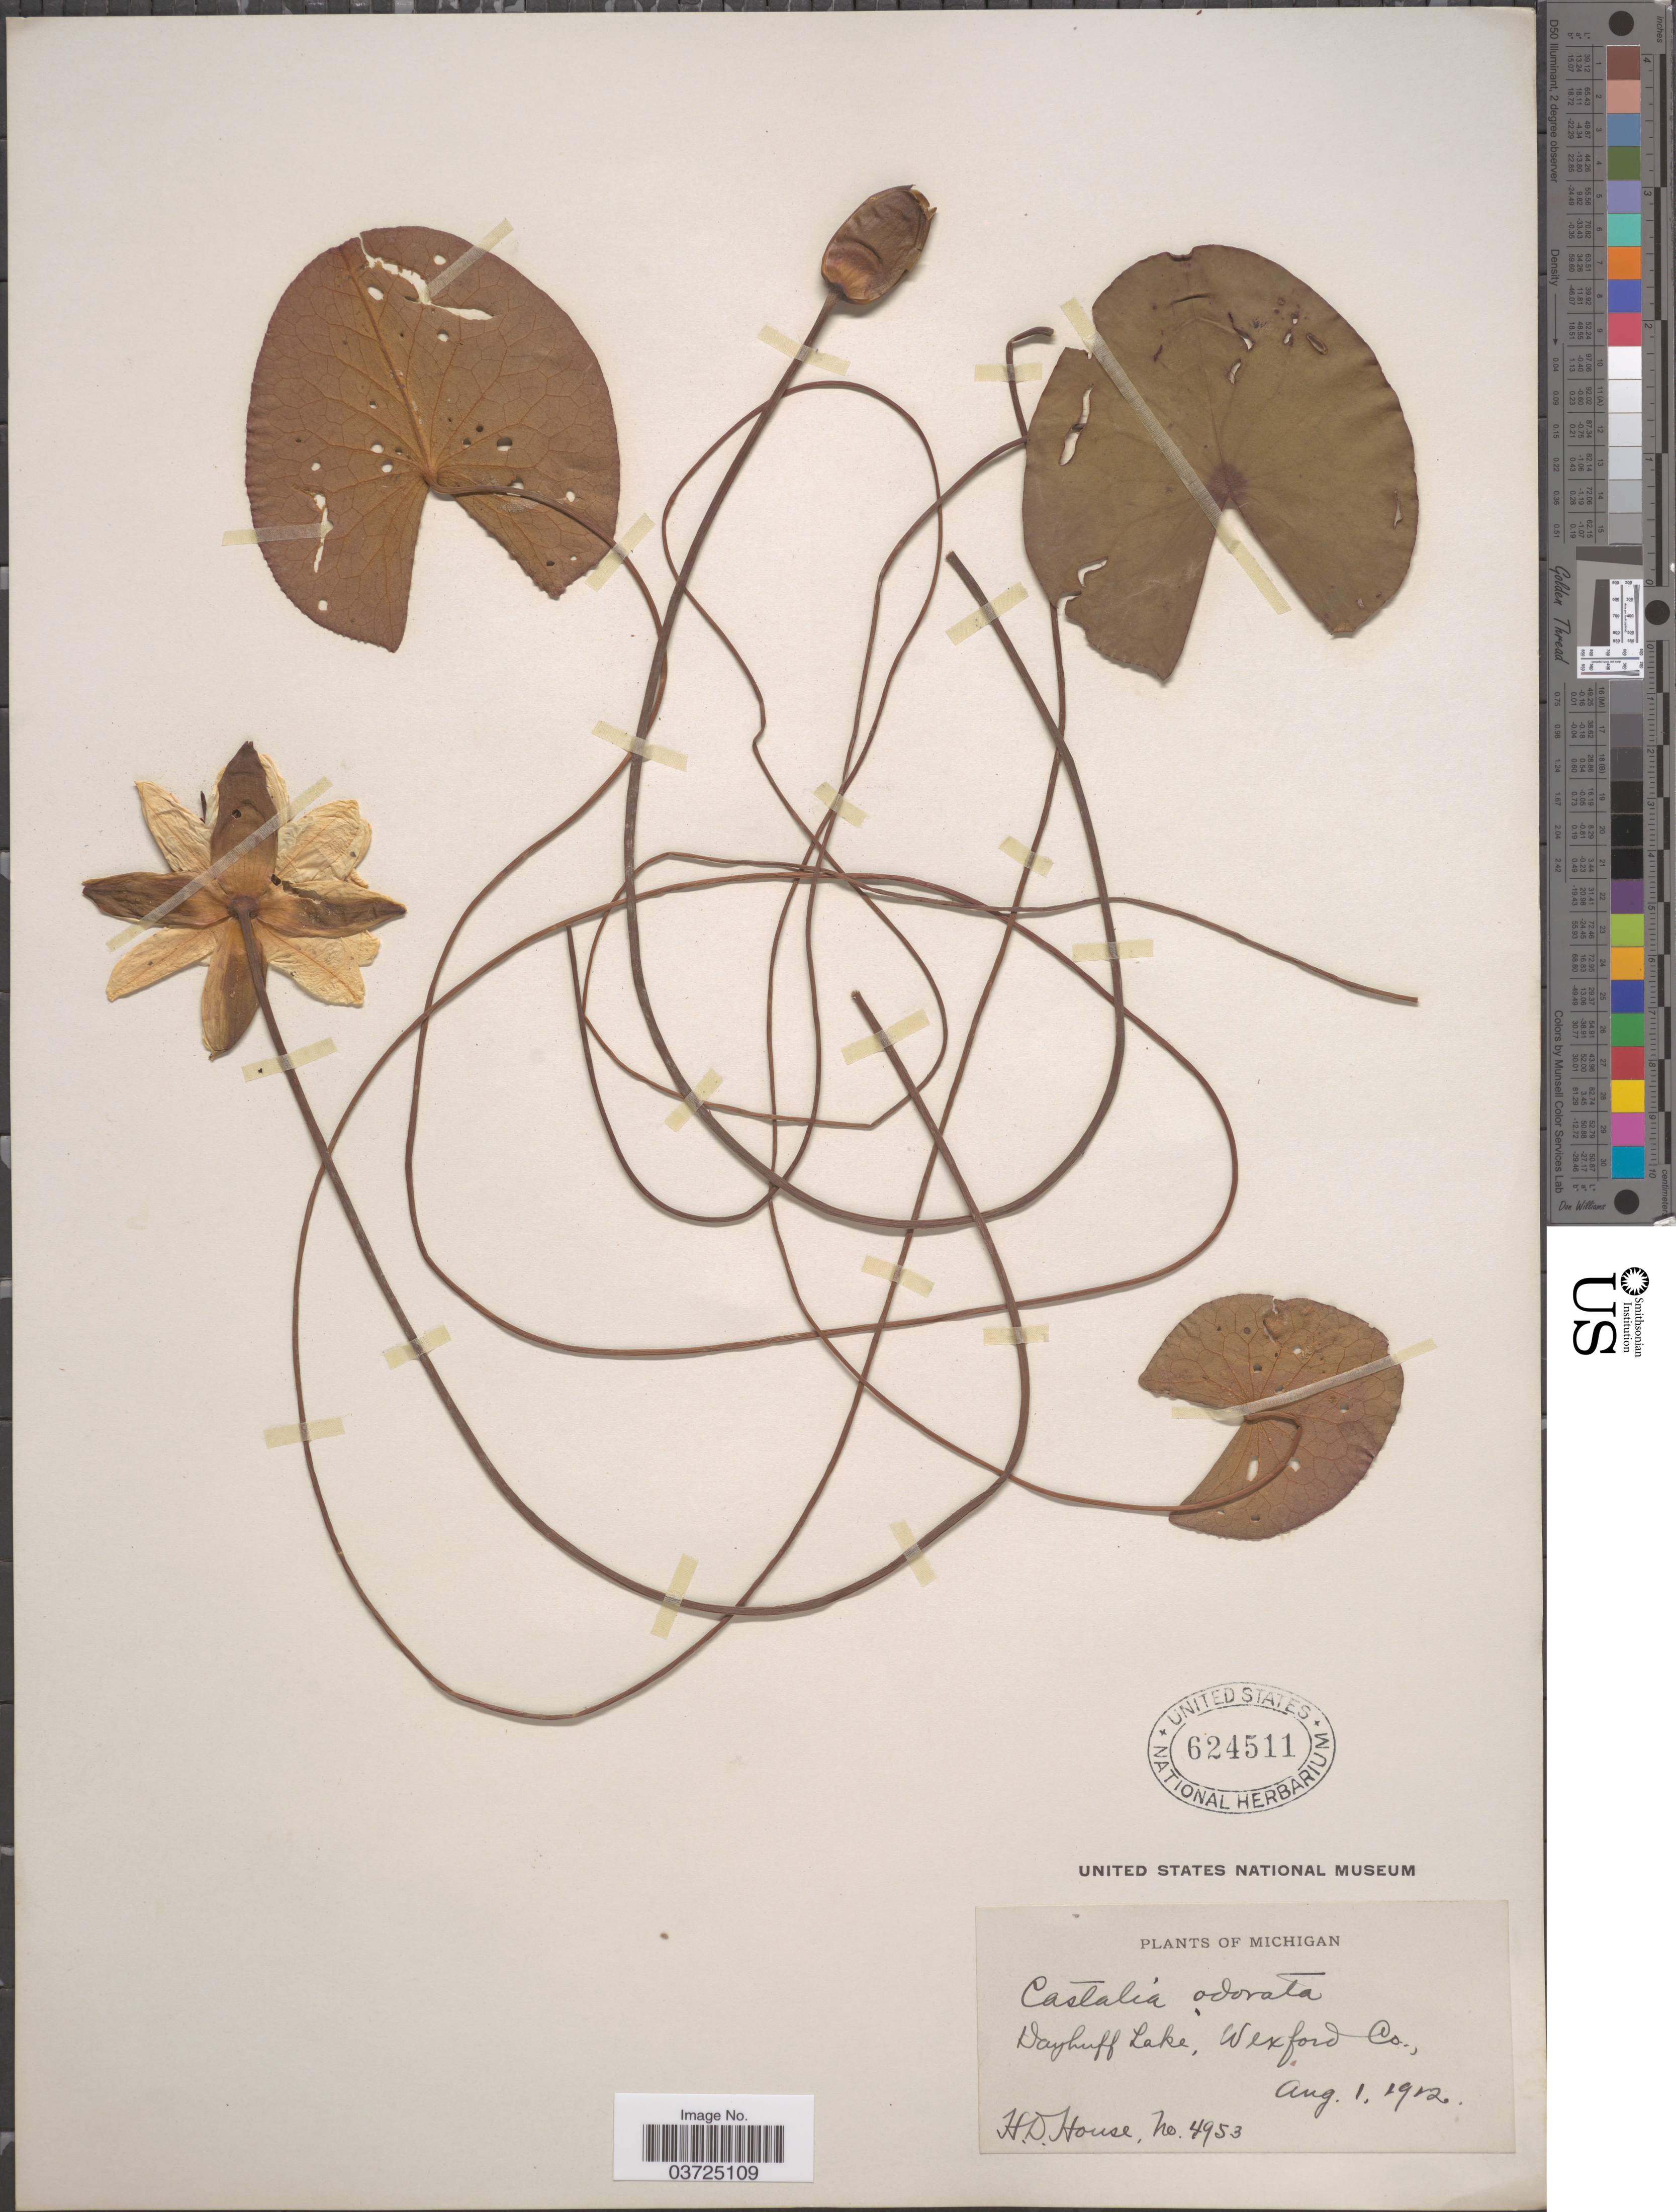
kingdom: Plantae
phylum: Tracheophyta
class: Magnoliopsida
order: Nymphaeales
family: Nymphaeaceae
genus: Nymphaea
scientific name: Nymphaea odorata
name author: Aiton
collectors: H. D. House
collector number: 4953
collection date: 1912-08-01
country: United States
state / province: Michigan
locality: Dayhuff Lake, Wexford Co.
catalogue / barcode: US 624511